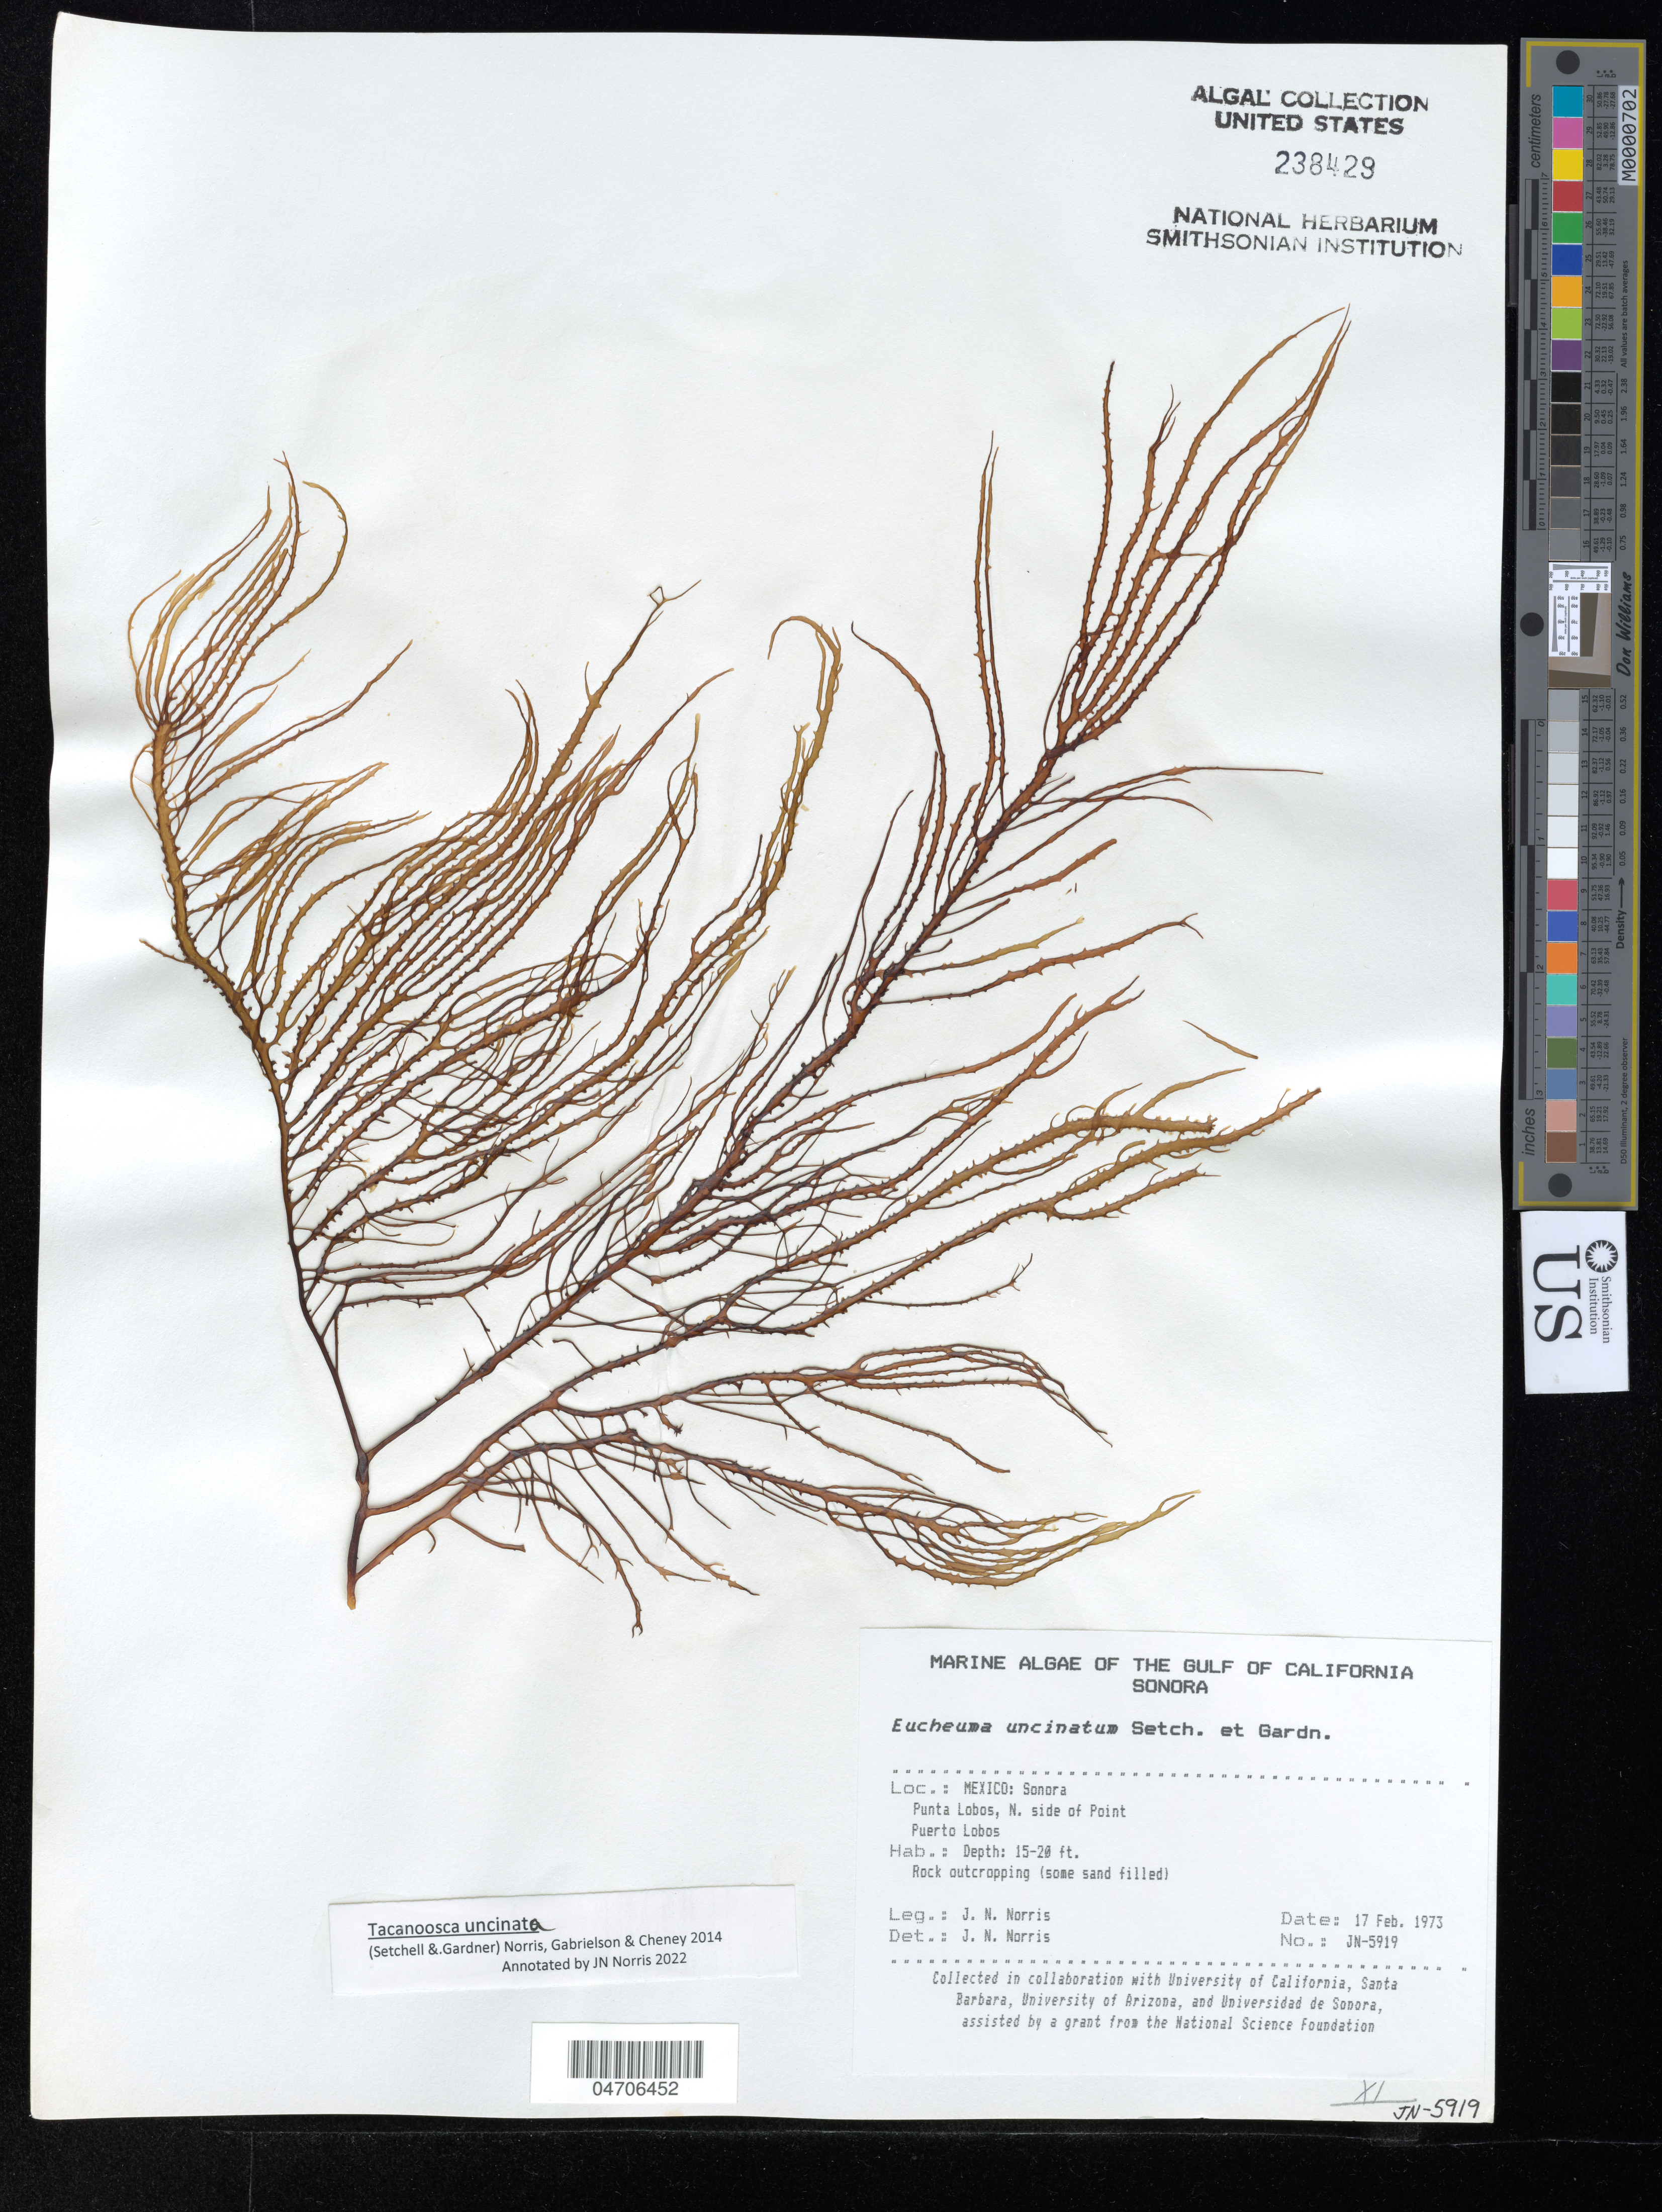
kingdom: Plantae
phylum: Rhodophyta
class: Florideophyceae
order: Gigartinales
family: Solieriaceae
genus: Tacanoosca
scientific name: Tacanoosca uncinata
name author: (Setchell & N.L. Gardner) J.N. Norris et al.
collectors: J. Norris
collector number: JN-5919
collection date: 1973-02-17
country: Mexico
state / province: Sonora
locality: The Gulf of California. Punta Lobos, N. side of Point. Puerto Lobos.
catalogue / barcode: US 238429